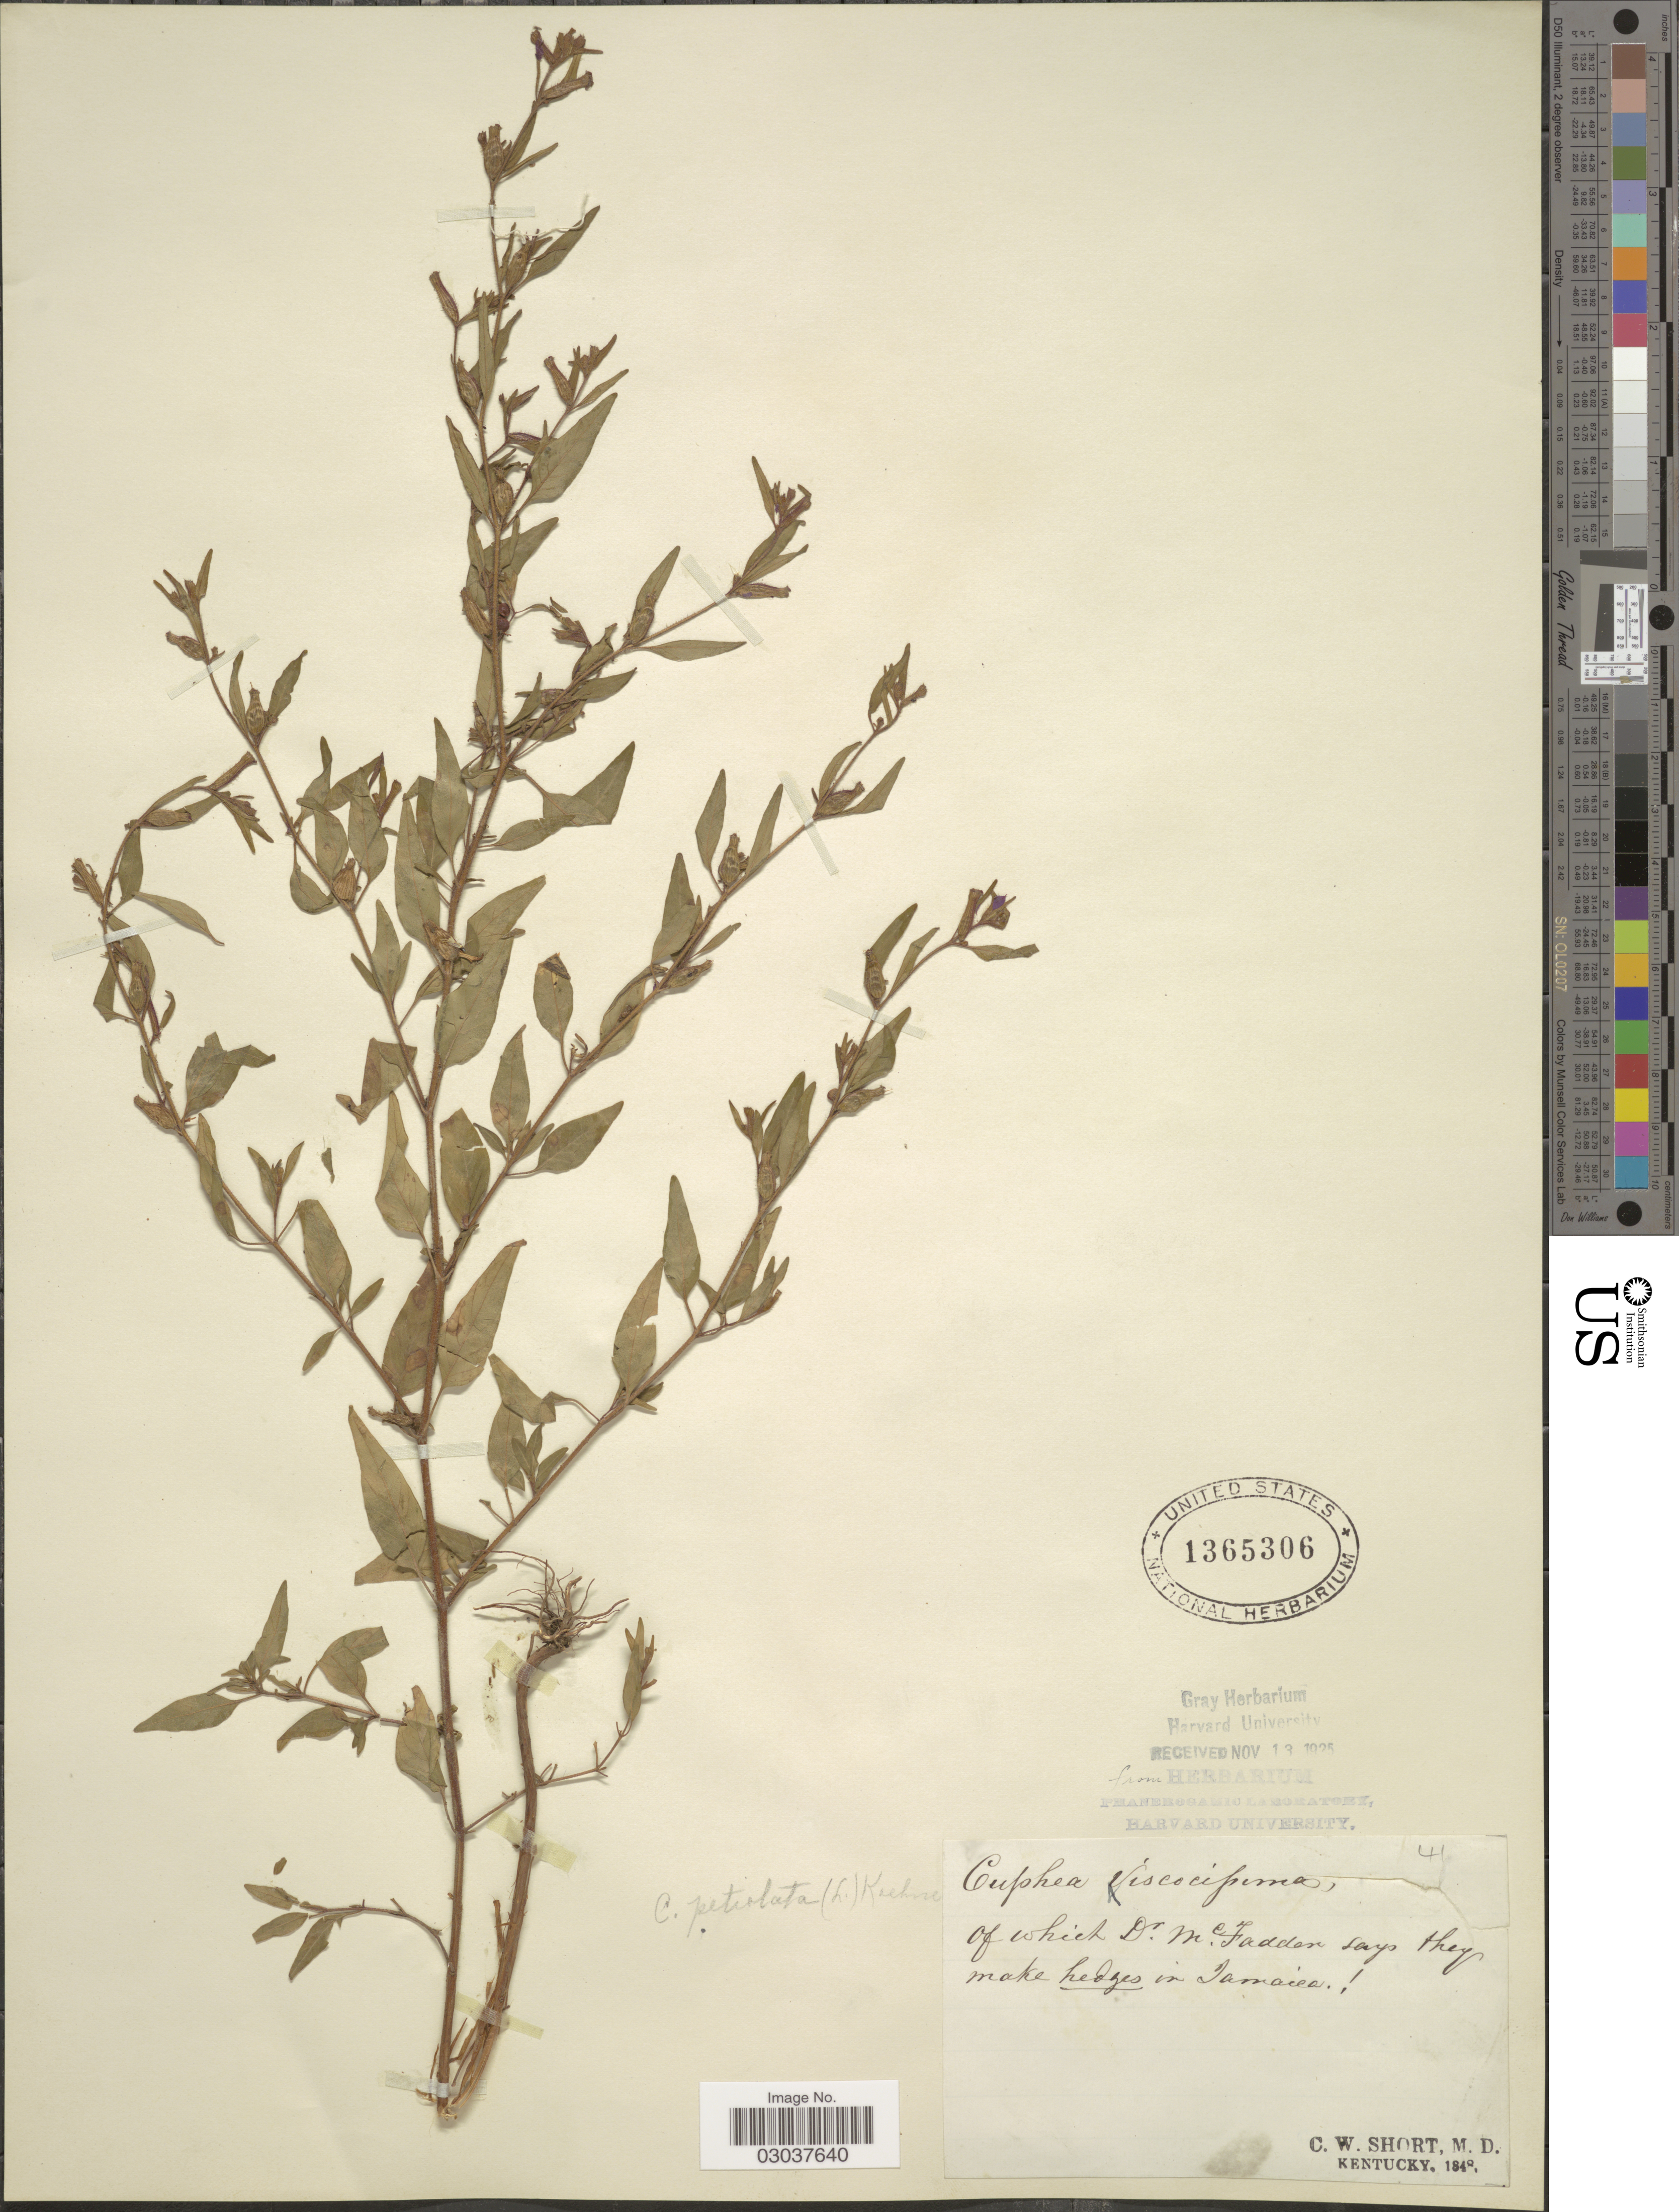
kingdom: Plantae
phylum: Tracheophyta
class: Magnoliopsida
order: Myrtales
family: Lythraceae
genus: Cuphea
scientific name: Cuphea petiolata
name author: Pohl ex Koehne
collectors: C. W. Short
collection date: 1848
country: United States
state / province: Kentucky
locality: Hedges in Jamaica.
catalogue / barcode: US 1365306